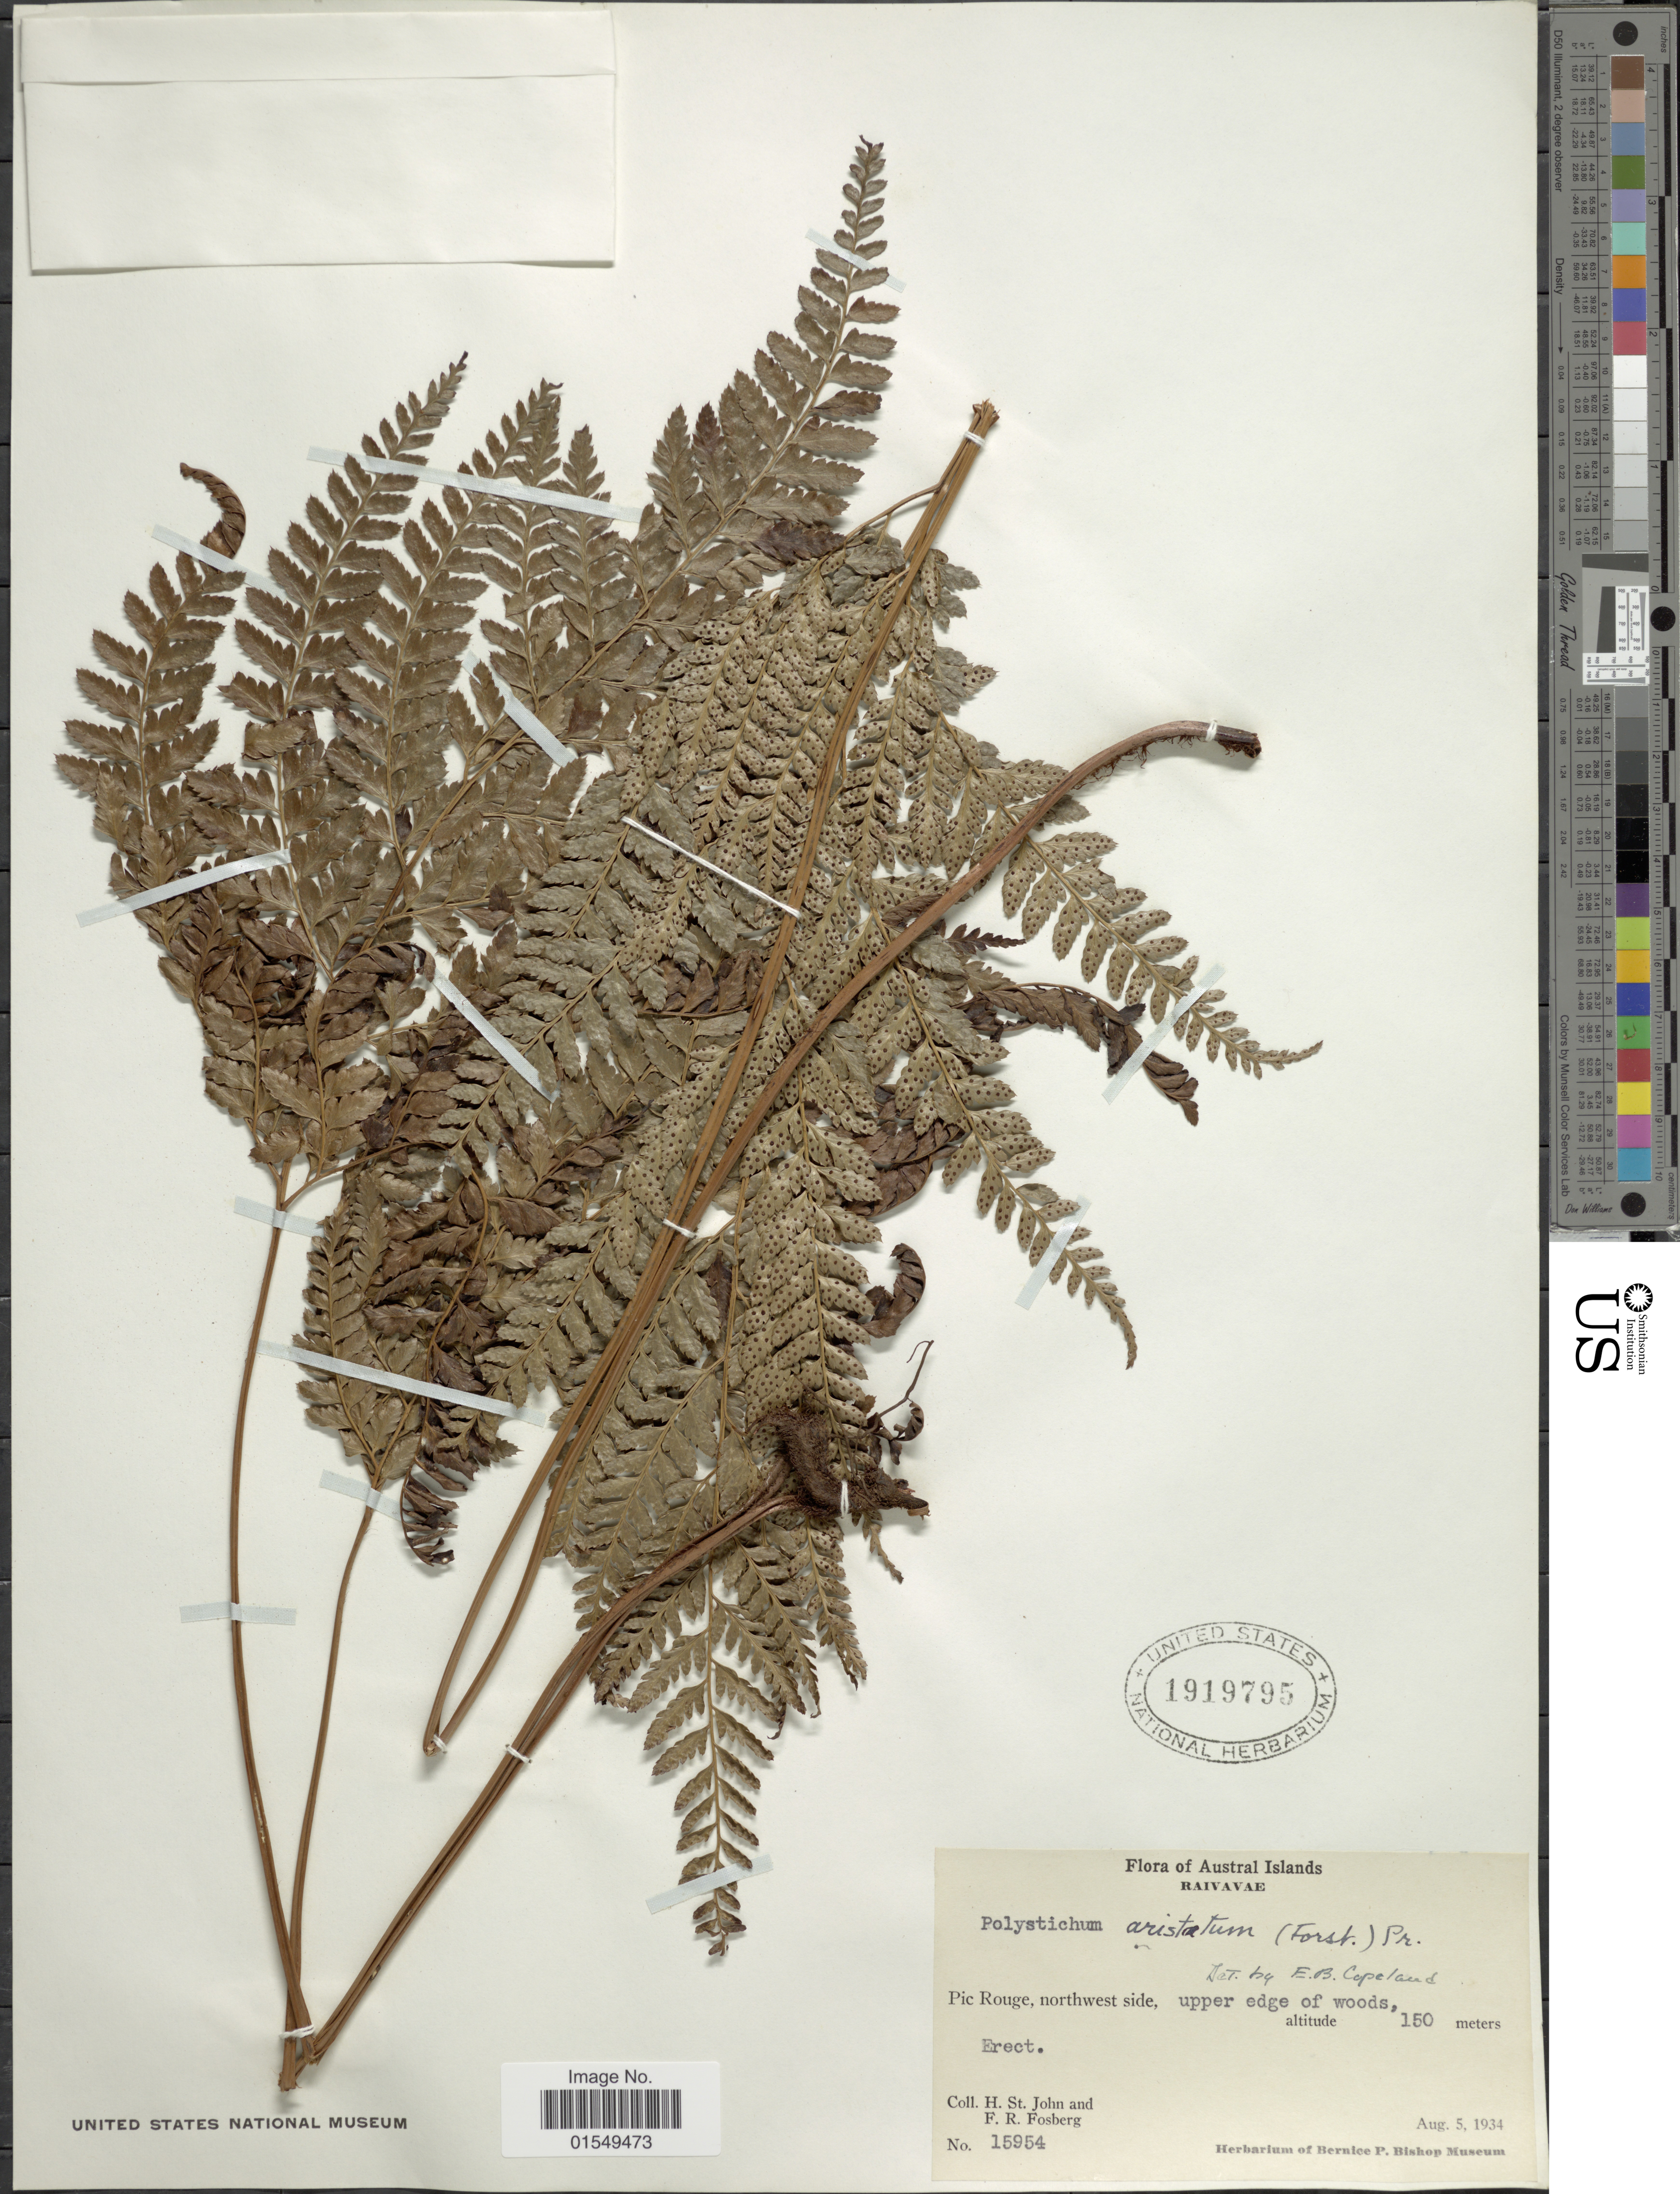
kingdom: Plantae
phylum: Tracheophyta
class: Polypodiopsida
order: Polypodiales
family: Dryopteridaceae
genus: Arachniodes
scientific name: Arachniodes aristata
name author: (G. Forst.) Tindale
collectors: H. St. John & F. R. Fosberg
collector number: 15954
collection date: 1934-08-05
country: French Polynesia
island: Raivavae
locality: Austral Islands, Raivavae, Pic Rouge, northwest side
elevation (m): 150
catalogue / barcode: US 1919795